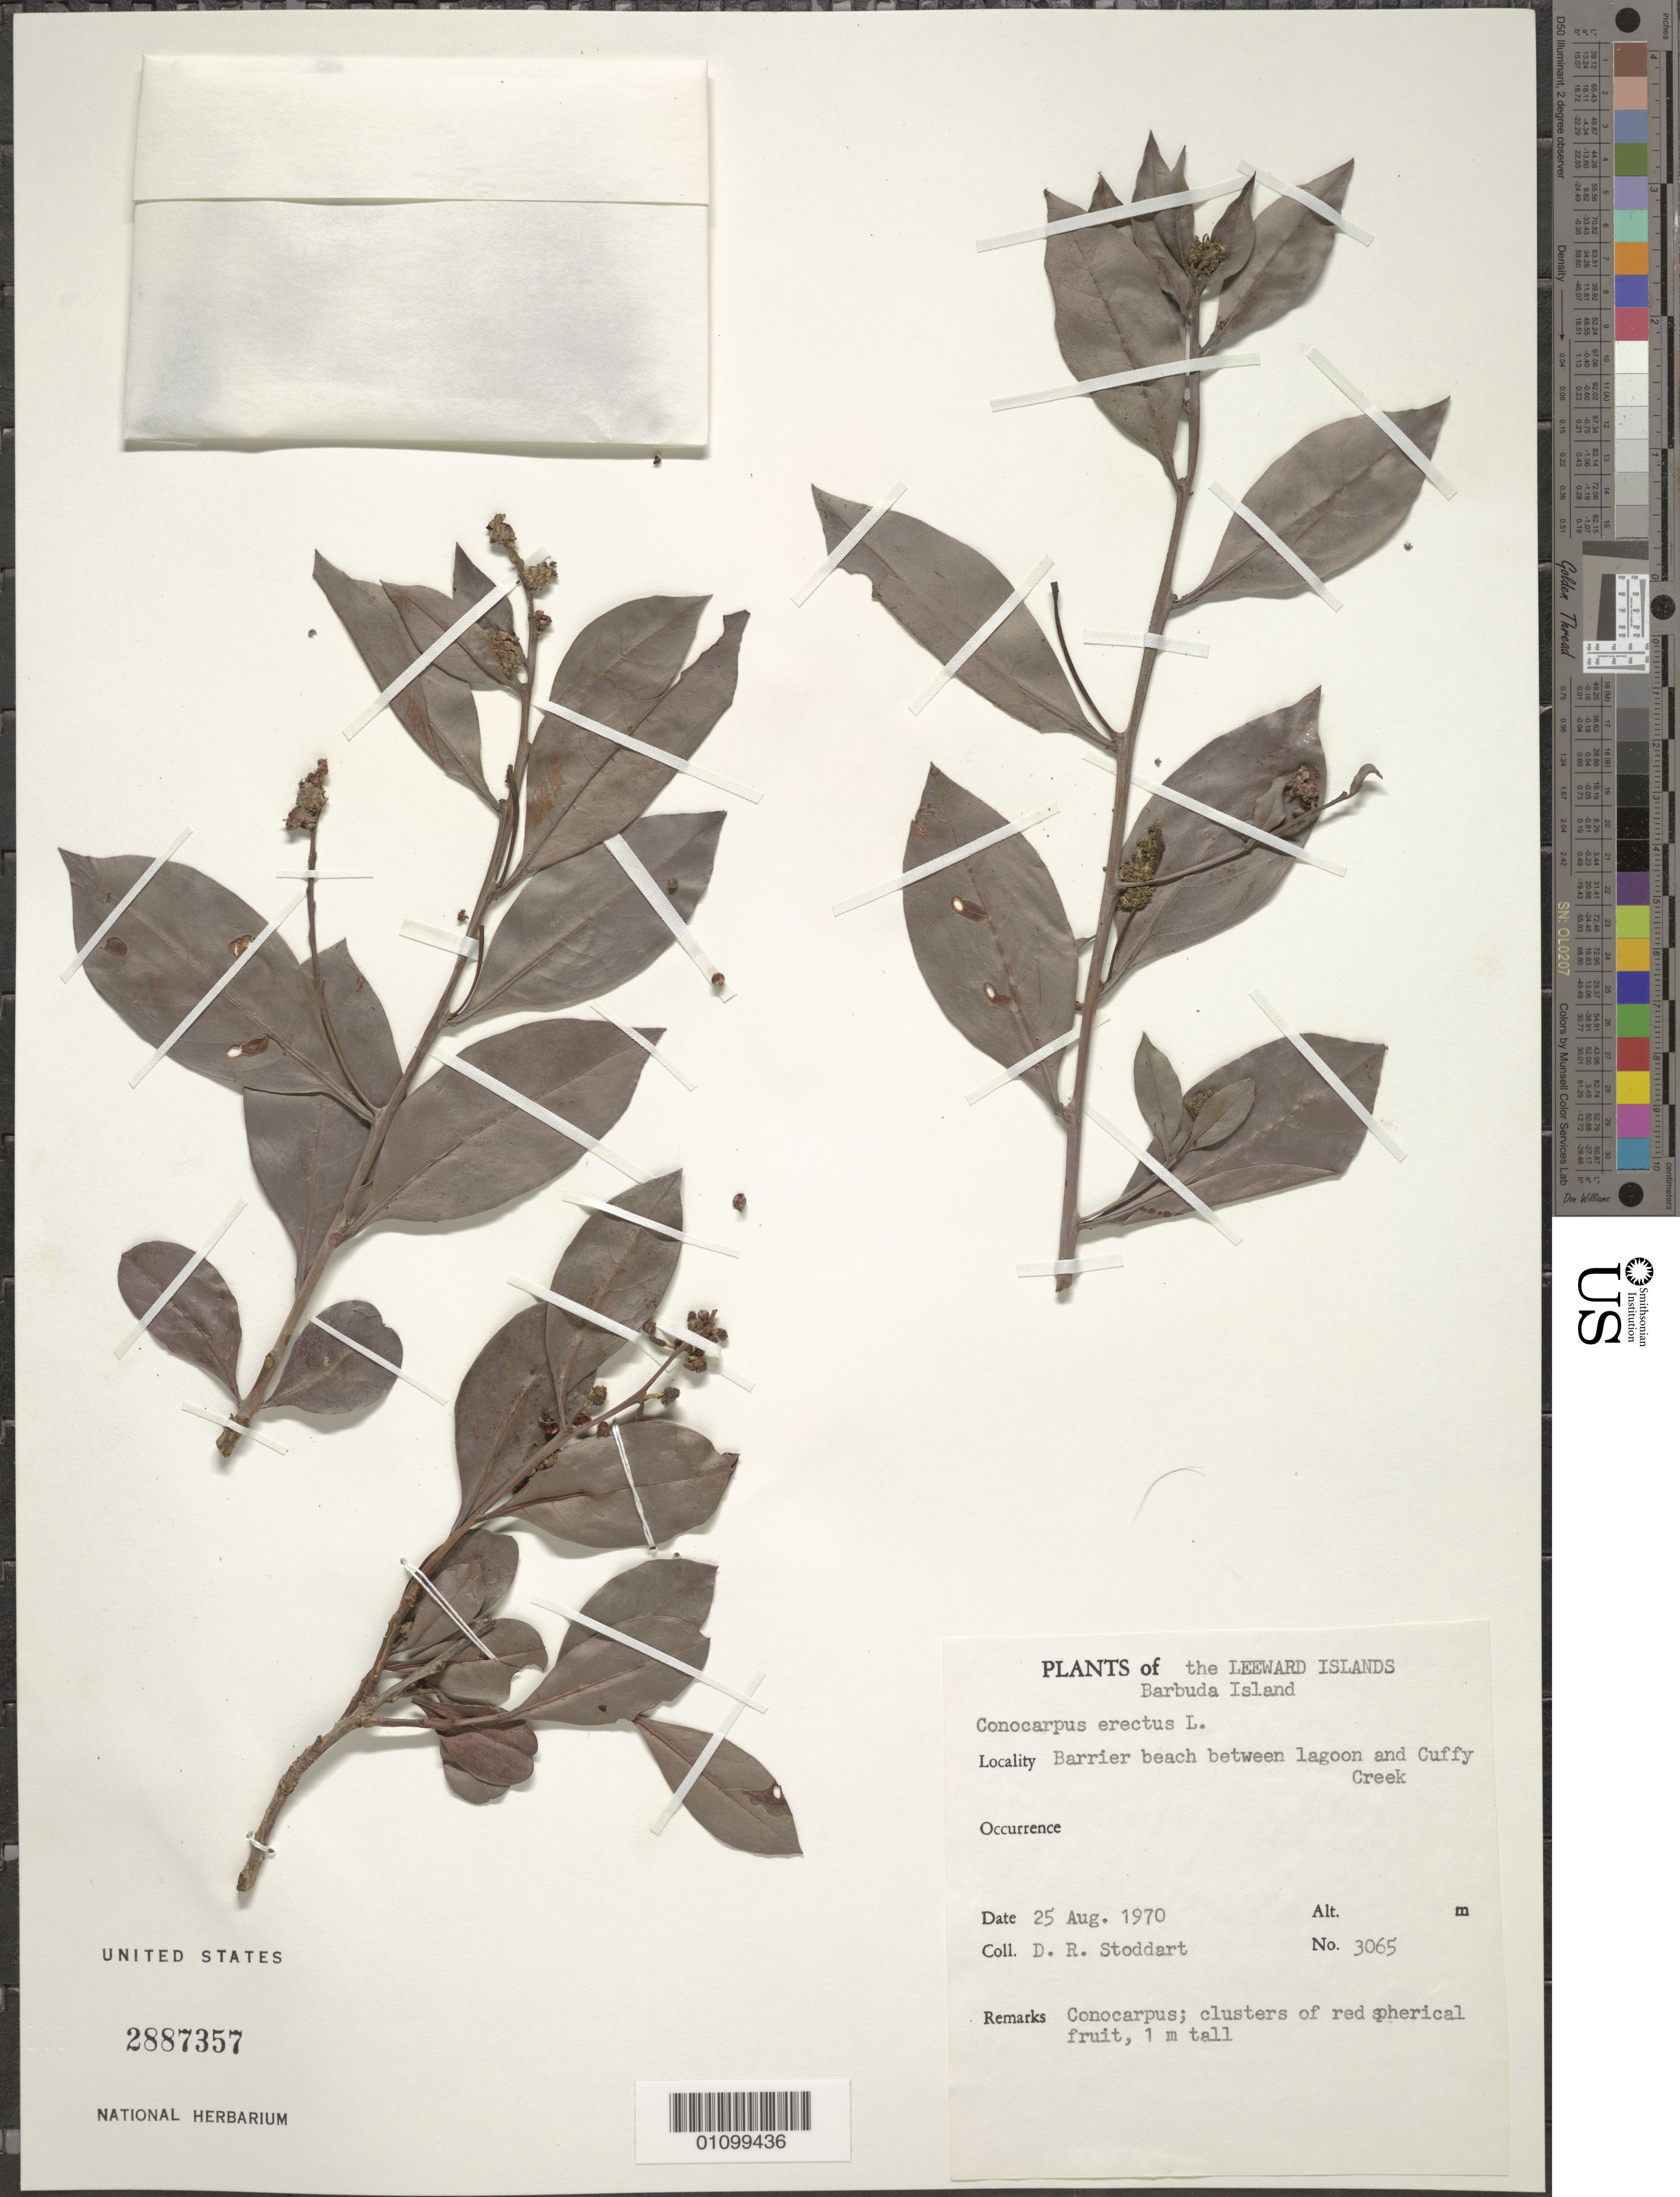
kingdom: Plantae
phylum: Tracheophyta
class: Magnoliopsida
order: Myrtales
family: Combretaceae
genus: Conocarpus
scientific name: Conocarpus erectus var. erectus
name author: L.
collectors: D. R. Stoddart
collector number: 3065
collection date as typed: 25 Aug 1970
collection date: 1970-08-25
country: Antigua and Barbuda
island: Barbuda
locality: Leeward Islands. Barrier beach between lagoon and Cuffy Creek.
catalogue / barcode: US 2887357